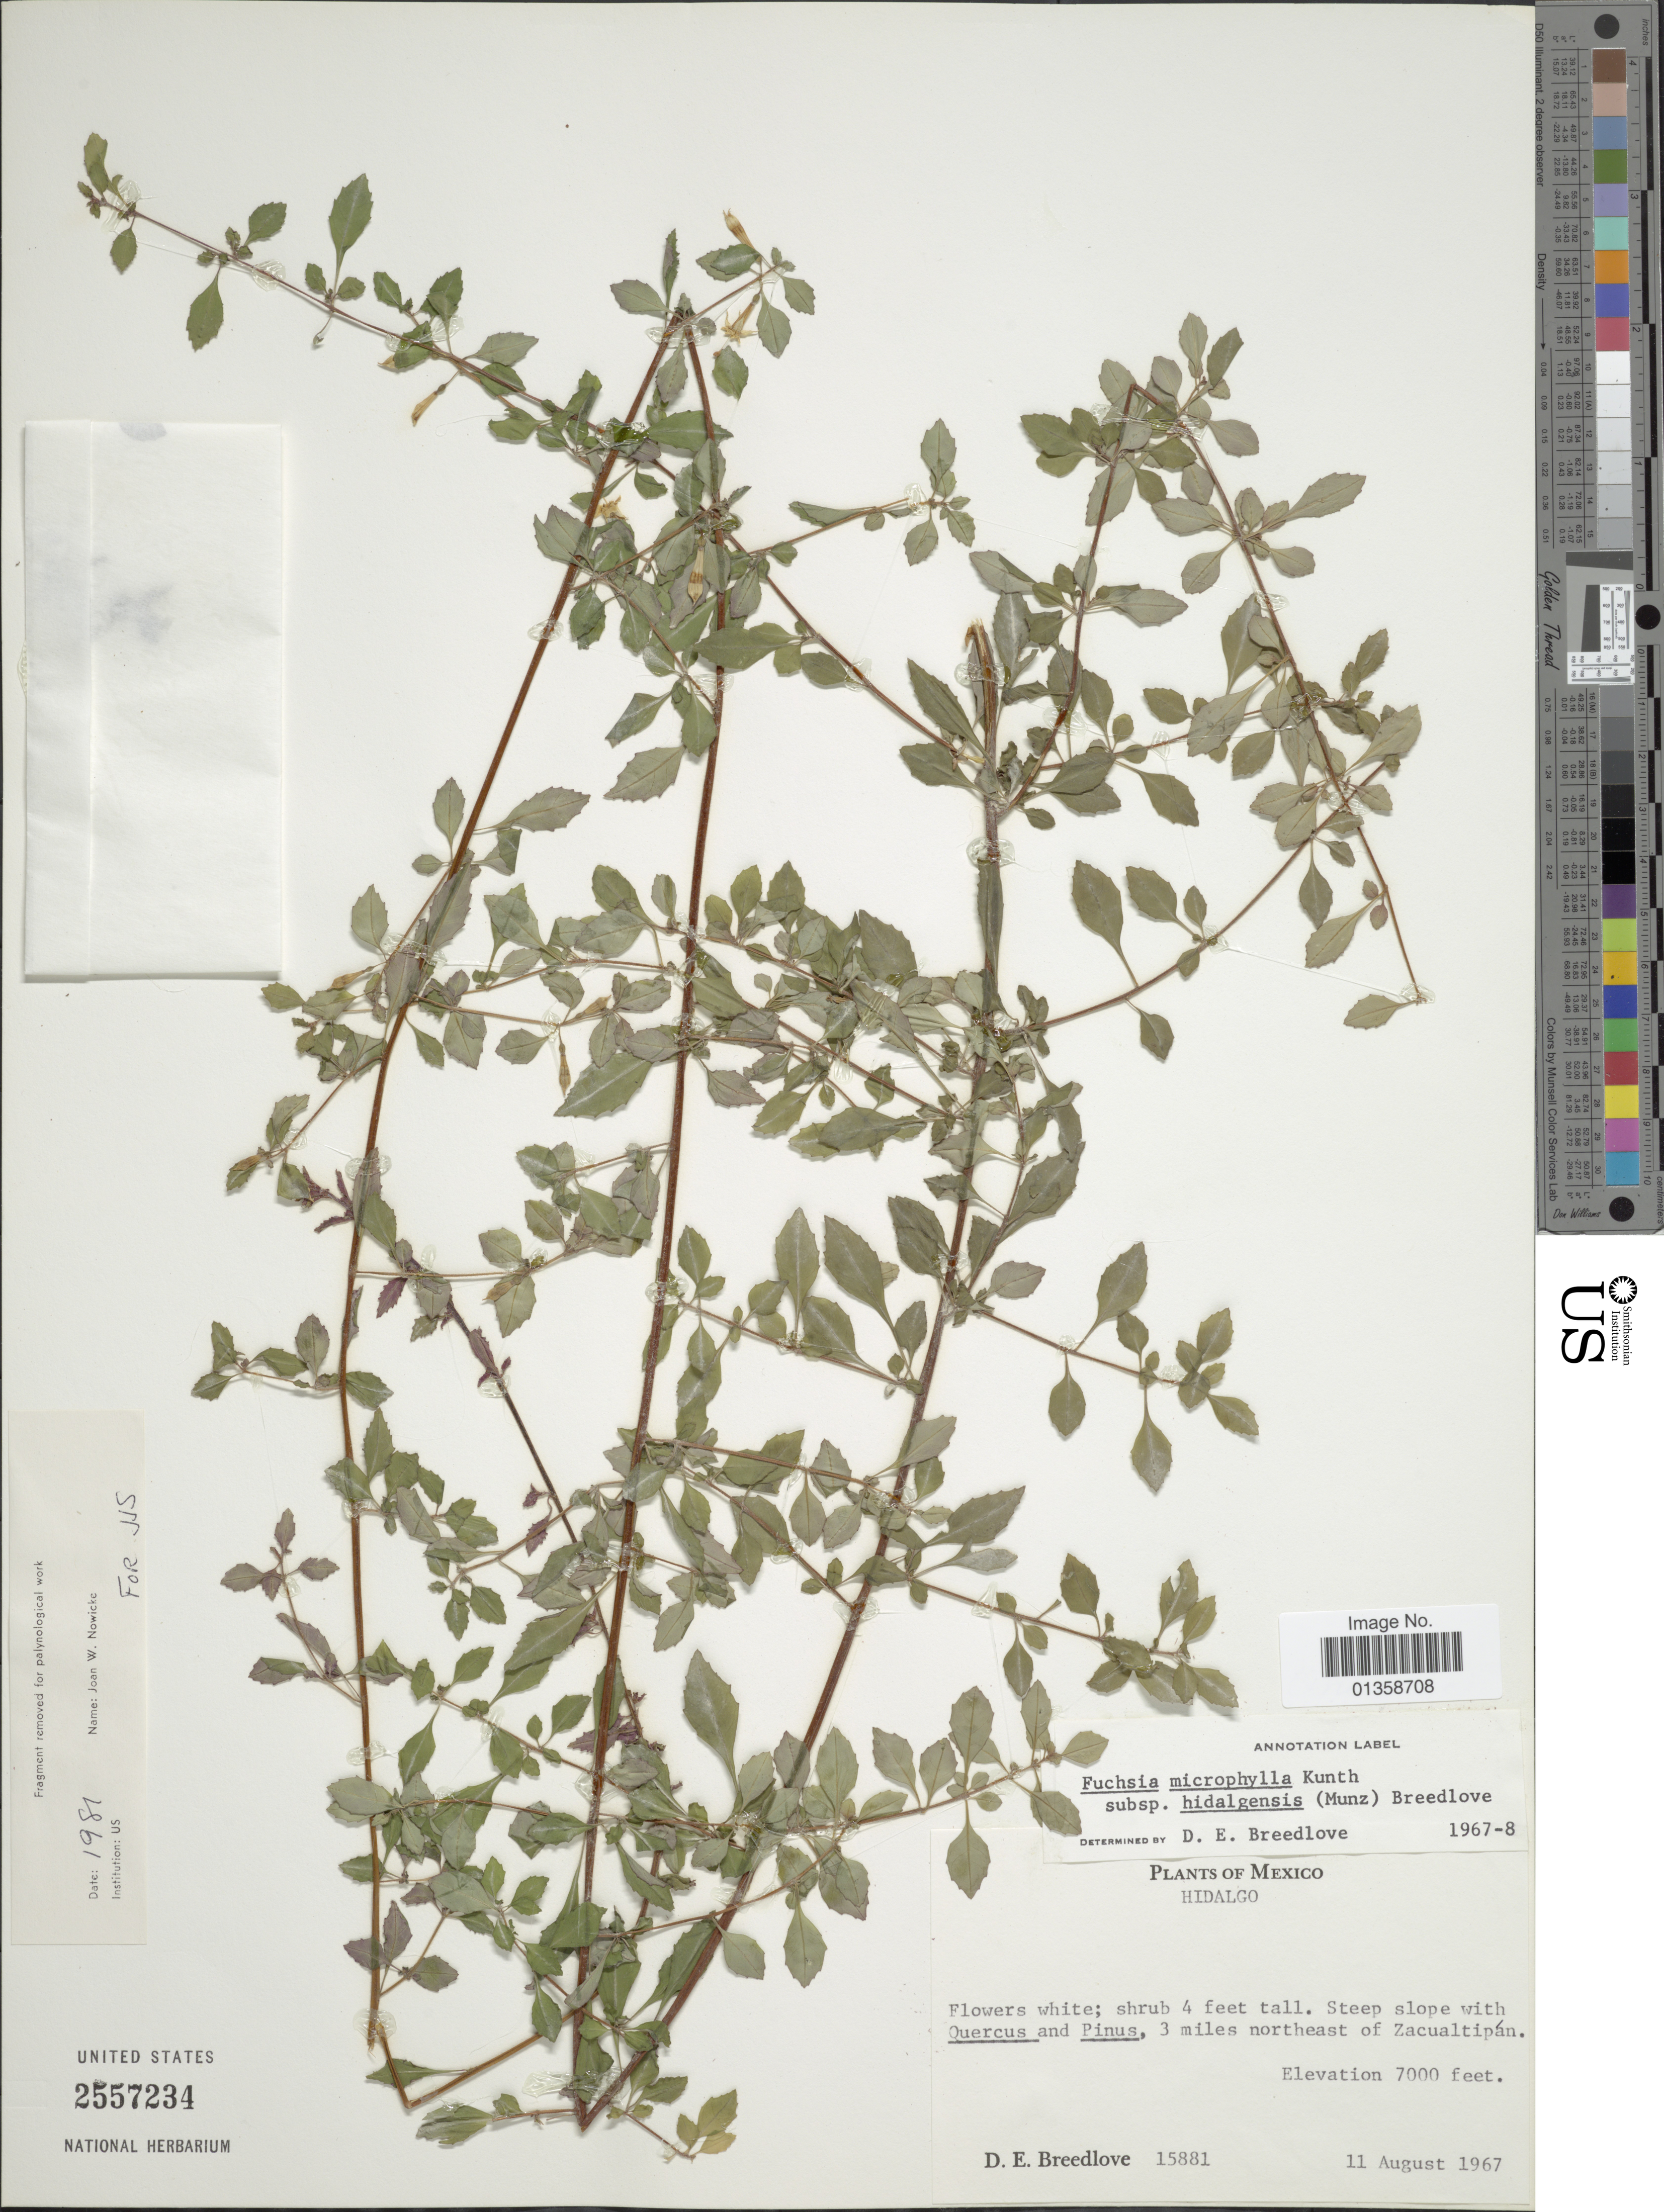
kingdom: Plantae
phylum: Tracheophyta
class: Magnoliopsida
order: Myrtales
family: Onagraceae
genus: Fuchsia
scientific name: Fuchsia microphylla subsp. hidalgensis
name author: (Munz) Breedlove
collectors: D. E. Breedlove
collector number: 15881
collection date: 1967-08-11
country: Mexico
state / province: Hidalgo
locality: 3 miles northeast of Zacualtipán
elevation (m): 2134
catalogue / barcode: US 2557234